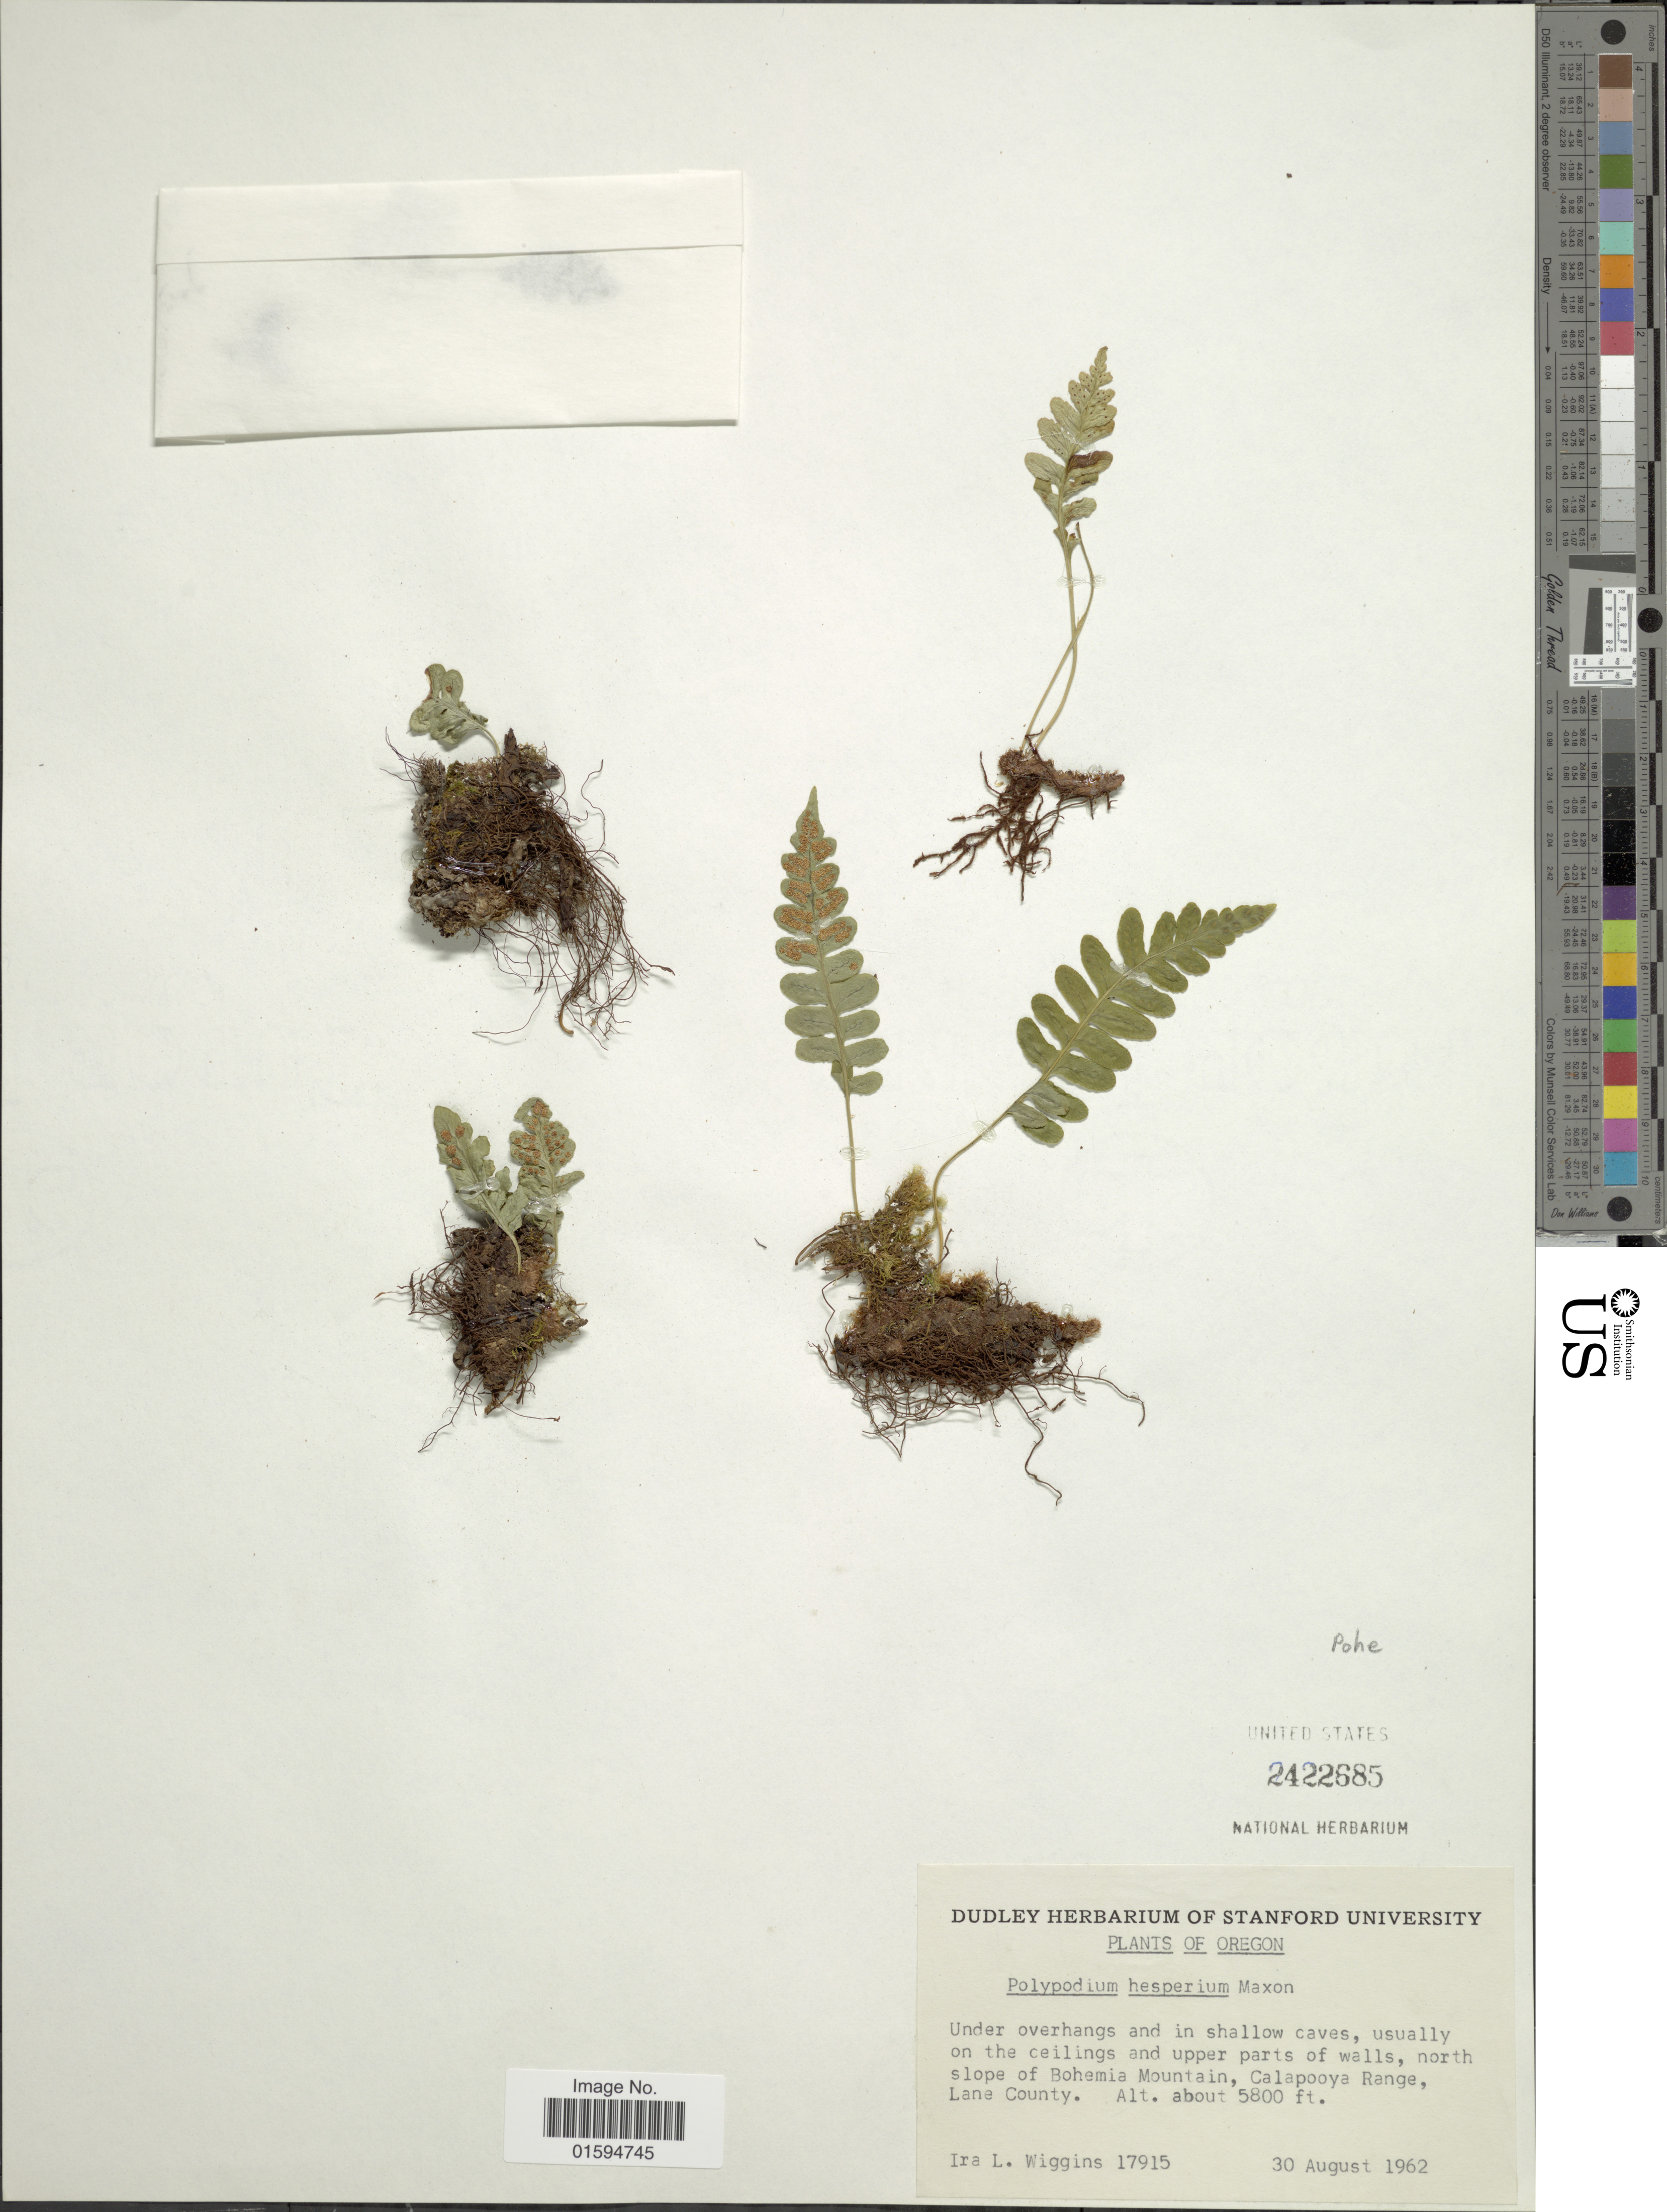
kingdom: Plantae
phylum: Tracheophyta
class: Polypodiopsida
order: Polypodiales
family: Polypodiaceae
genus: Polypodium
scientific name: Polypodium hesperium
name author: Maxon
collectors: I. L. Wiggins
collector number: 17915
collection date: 1962-08-30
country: United States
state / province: Oregon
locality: Under overhangs and in shallow caves, usally on the ceiliings and upper parts of walls, north of Bohemia Mountain, Calappoya Range, Lane County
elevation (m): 1768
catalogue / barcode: US 2422685